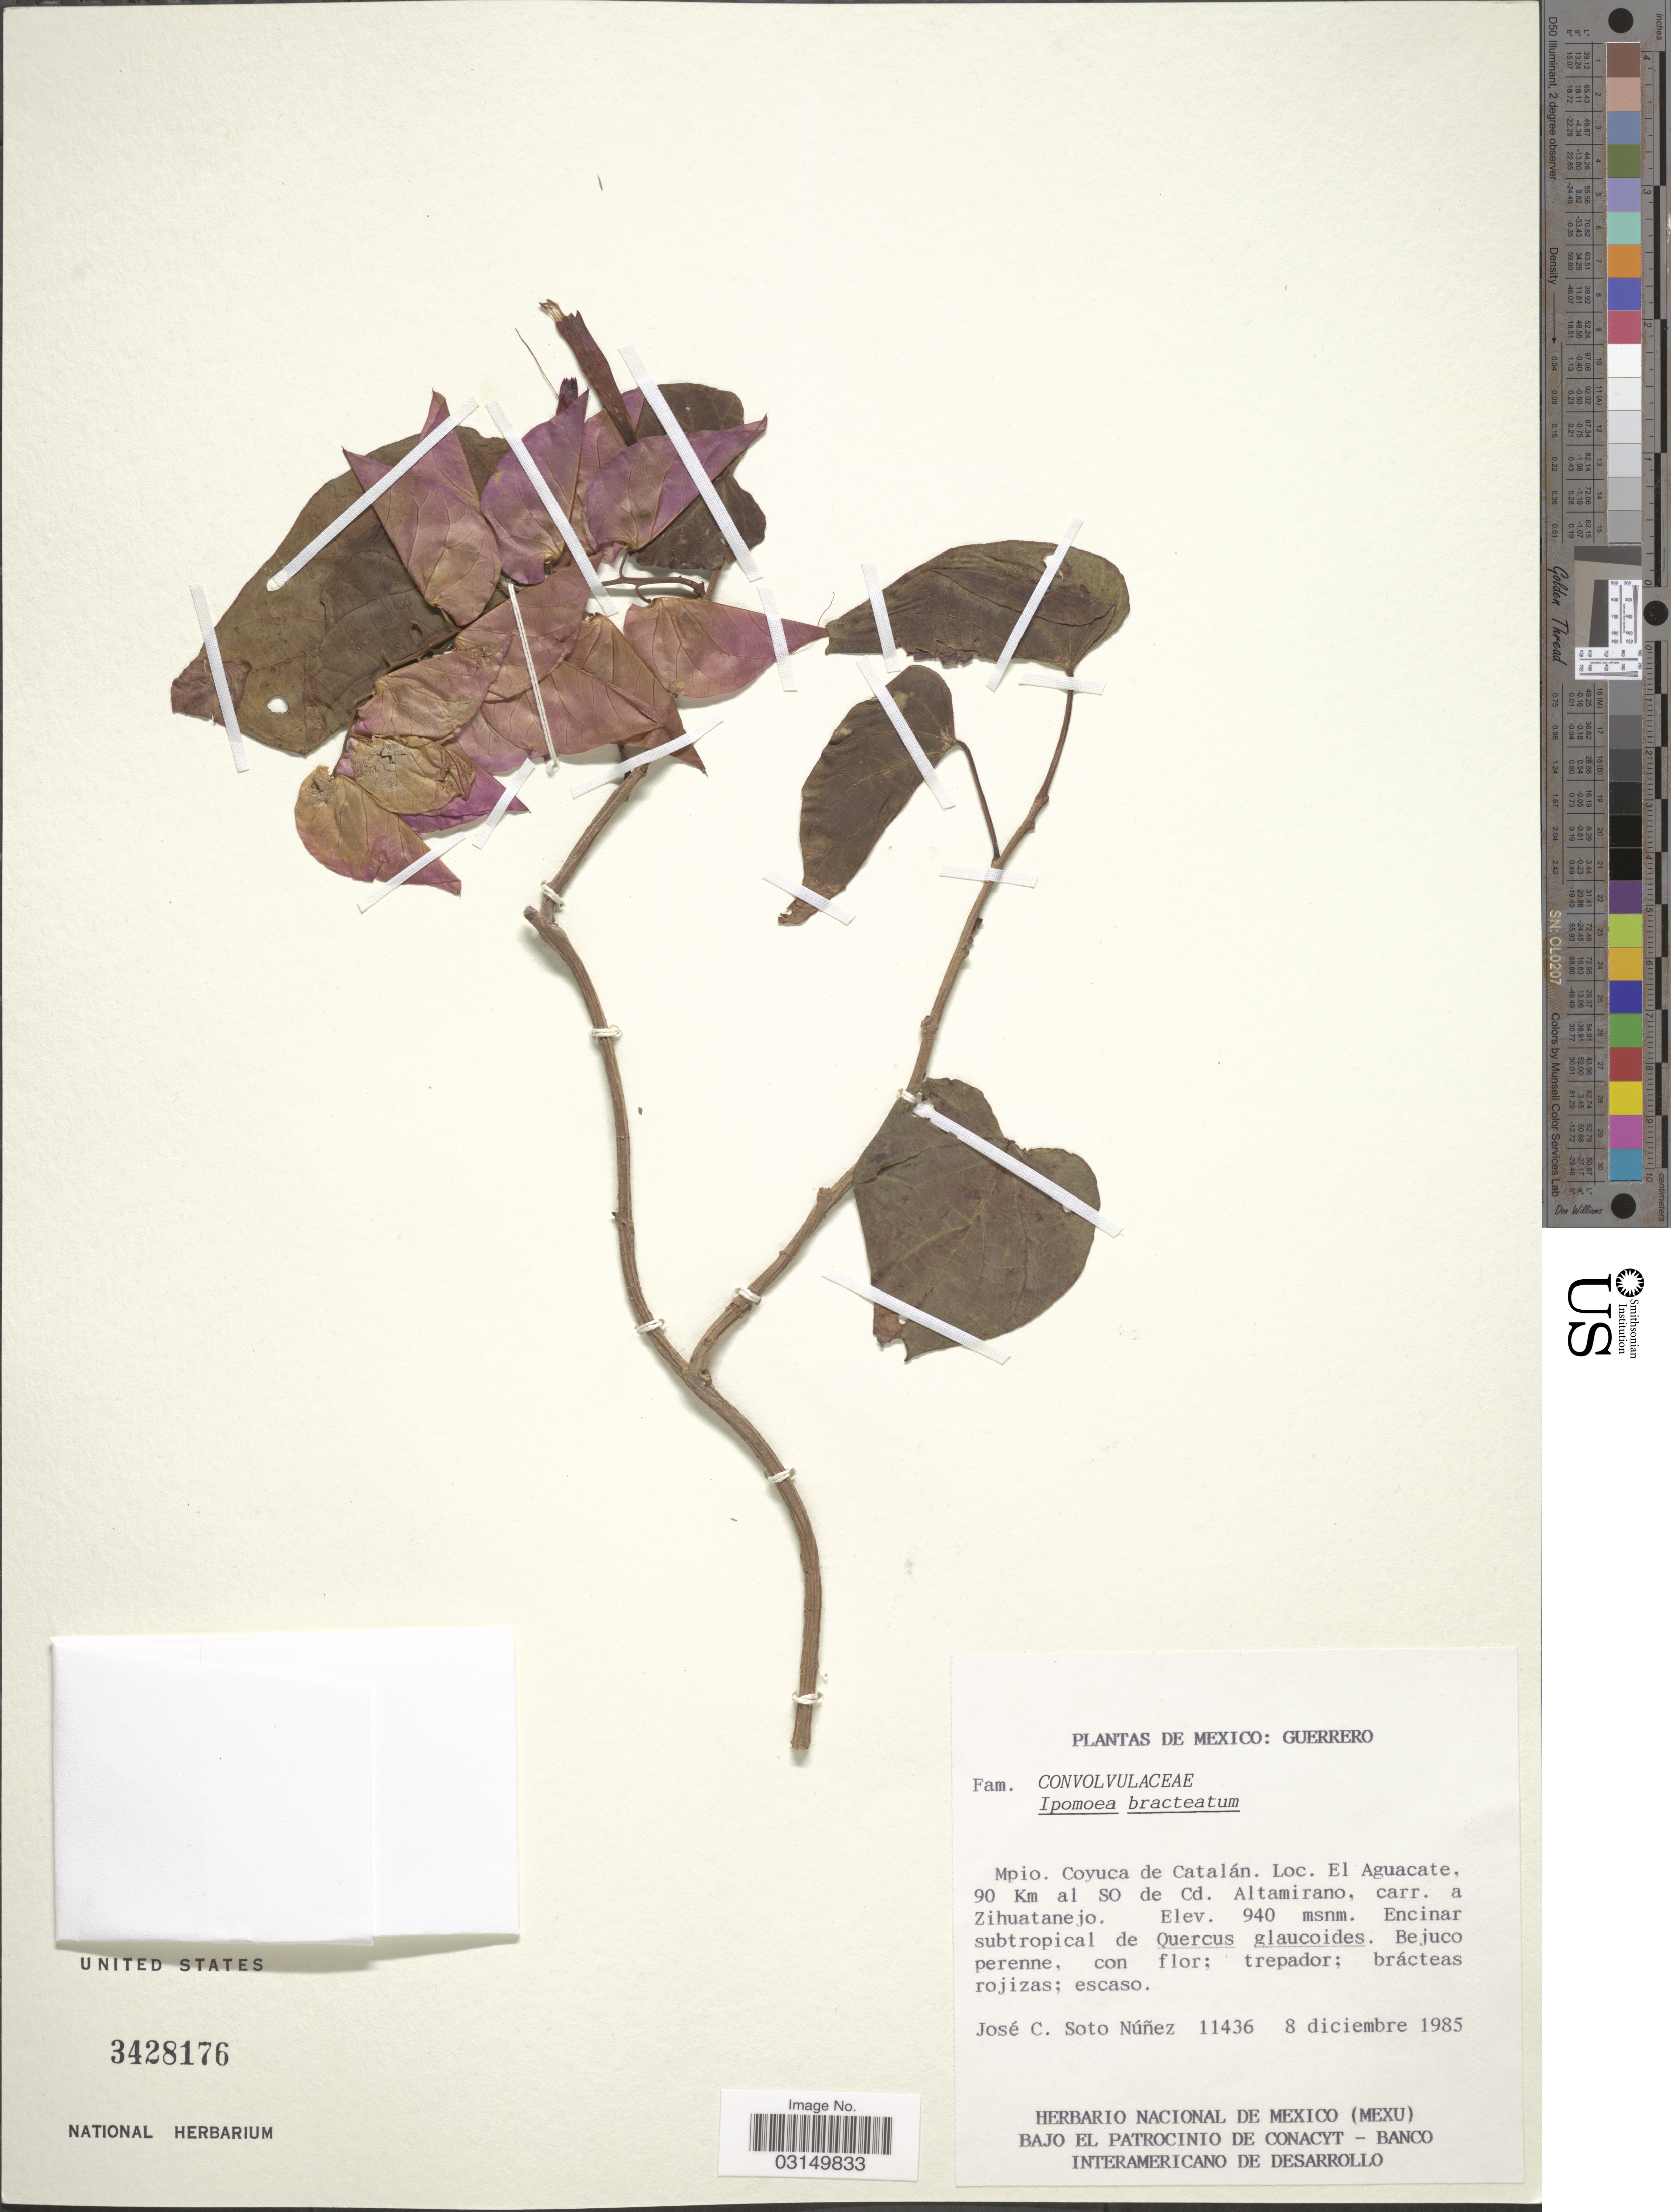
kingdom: Plantae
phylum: Tracheophyta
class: Magnoliopsida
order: Solanales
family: Convolvulaceae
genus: Ipomoea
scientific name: Ipomoea bracteata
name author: Cav.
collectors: J. Soto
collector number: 11436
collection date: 1985-12-08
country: Mexico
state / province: Guerrero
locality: Mpio. Coyuca de Catalán, El Aguacate, 90 Km al SO de Cd. Altamirano, carr. a Zihuatanejo.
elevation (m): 940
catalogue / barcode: US 3428176